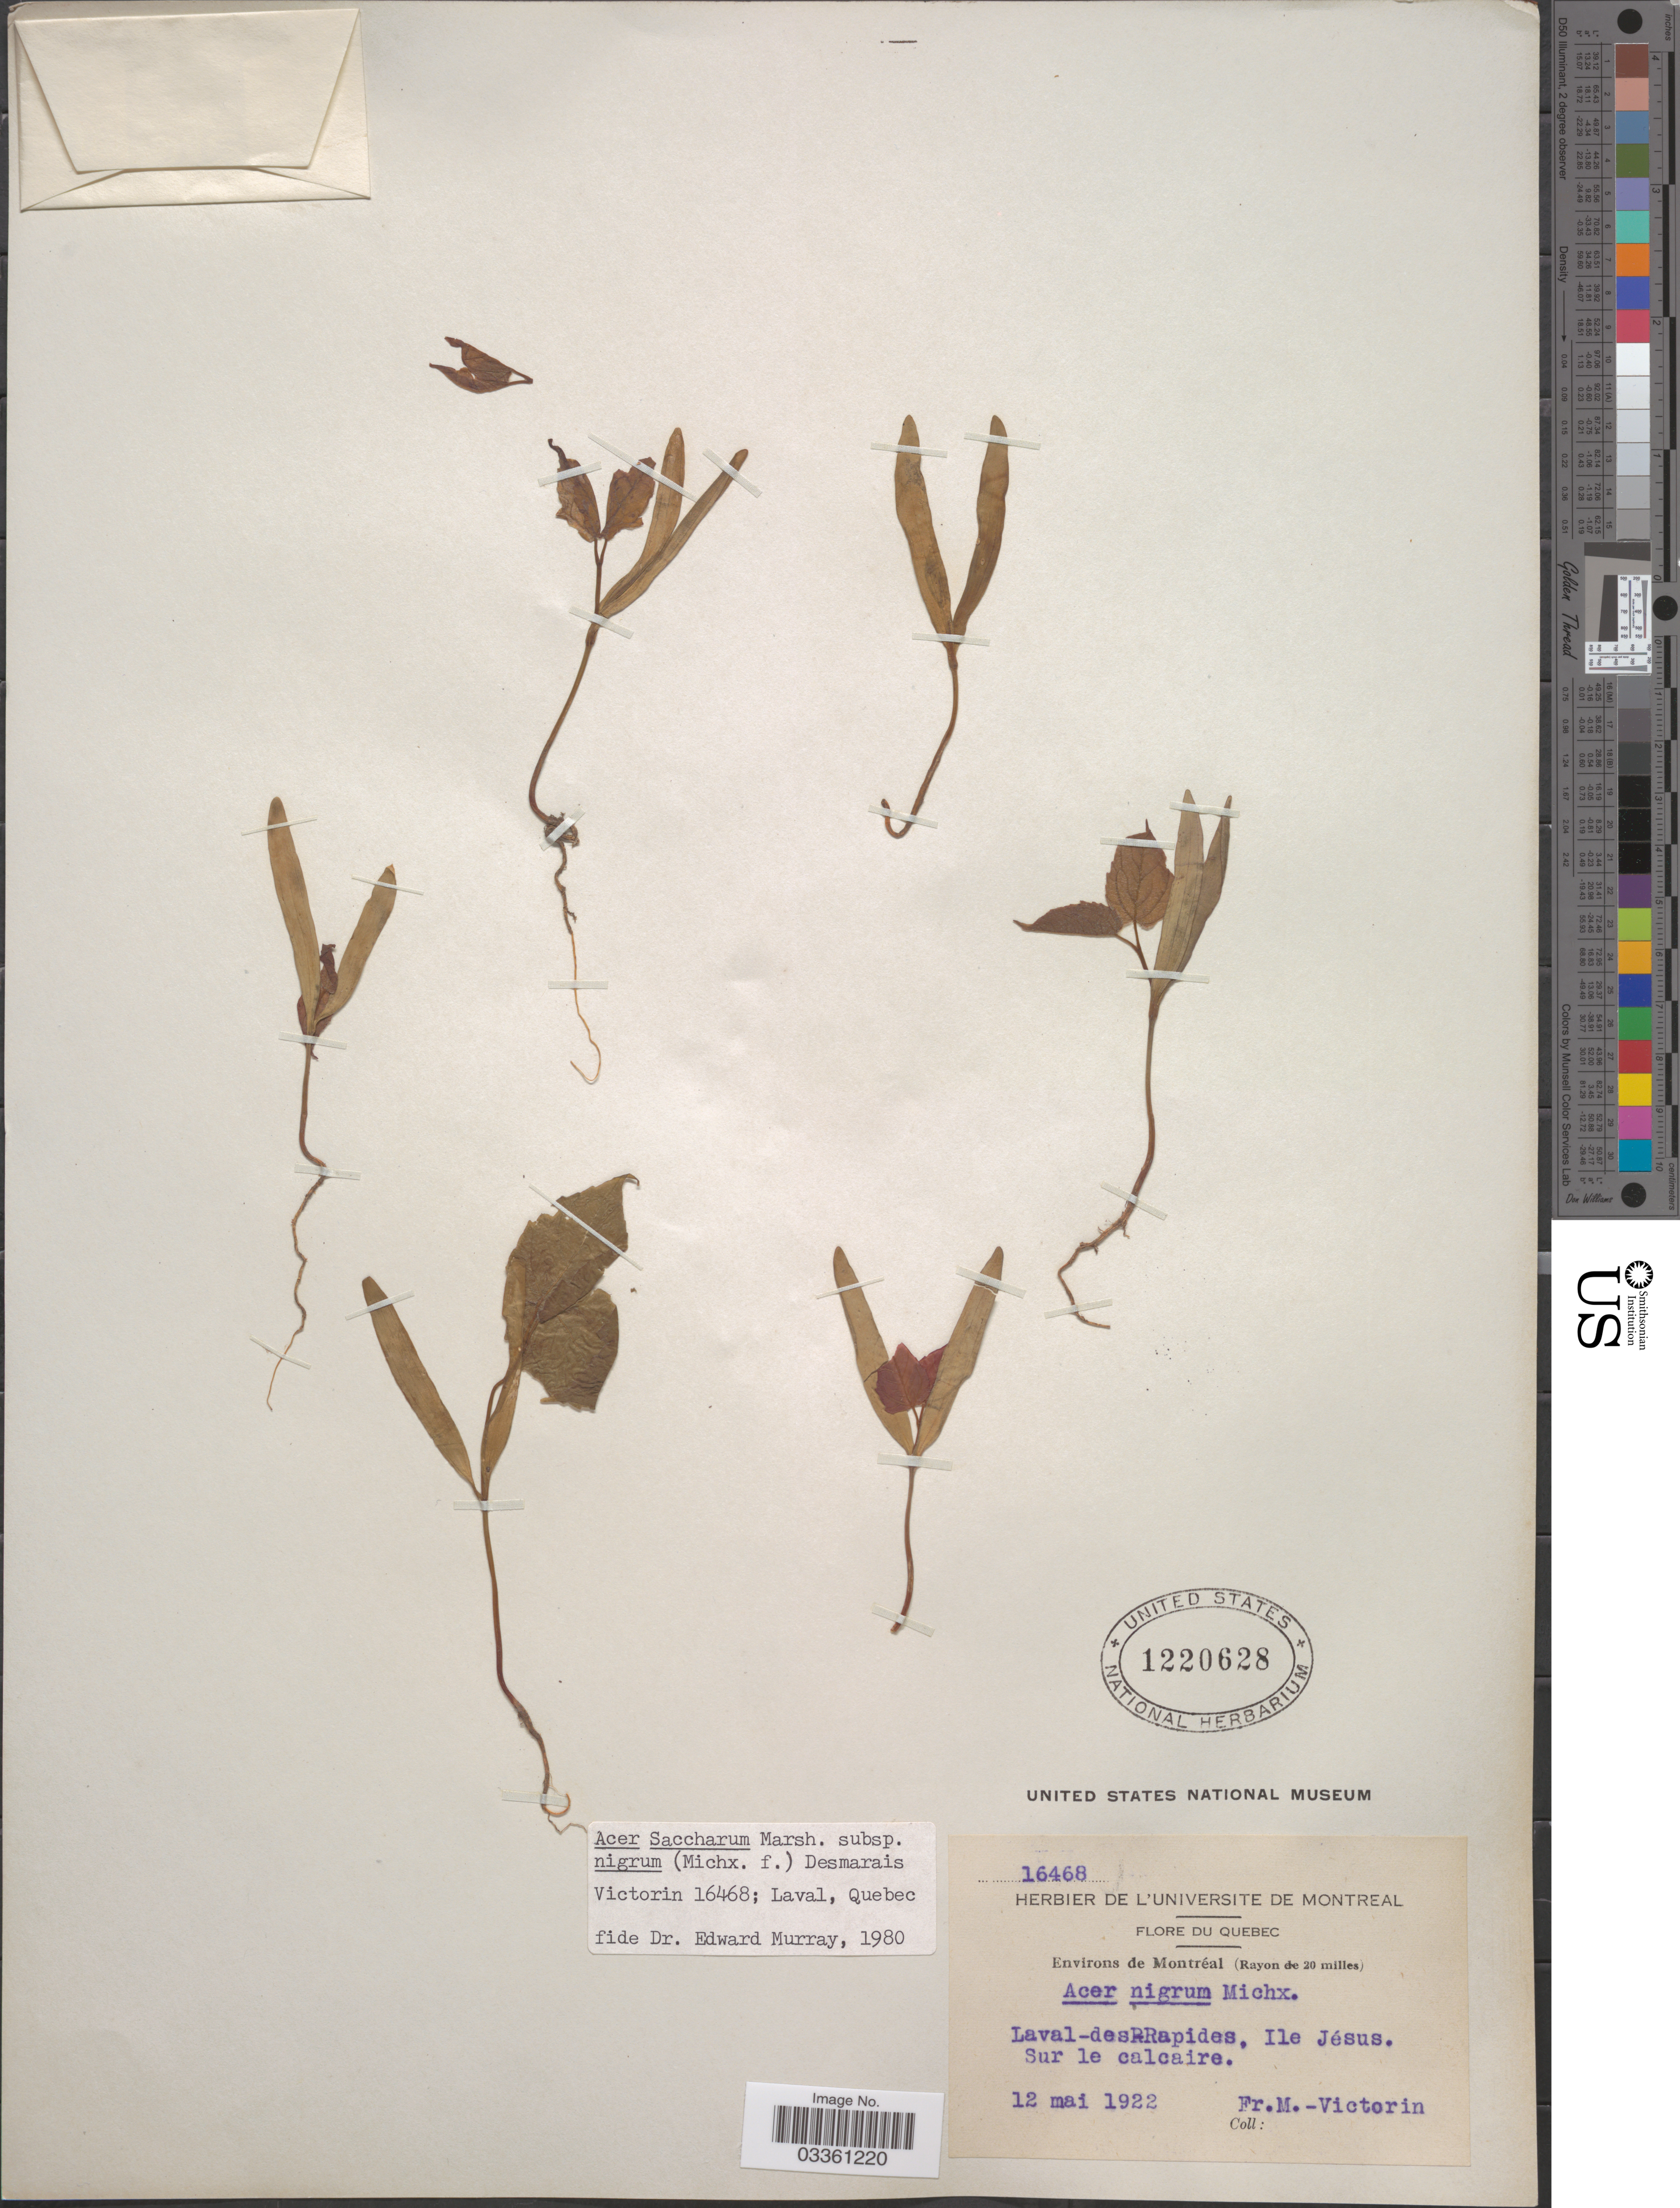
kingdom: Plantae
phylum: Tracheophyta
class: Magnoliopsida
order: Sapindales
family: Sapindaceae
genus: Acer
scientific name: Acer saccharum subsp. nigrum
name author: (F. Michx.) Desmarais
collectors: F. Marie-Victorin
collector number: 16468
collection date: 1922-05-12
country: Canada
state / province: Quebec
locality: Environs de Montréal (Rayon de 20 milles). Laval-des-Rapides, Ile Jésus. Sur le calcaire.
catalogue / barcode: US 1220628